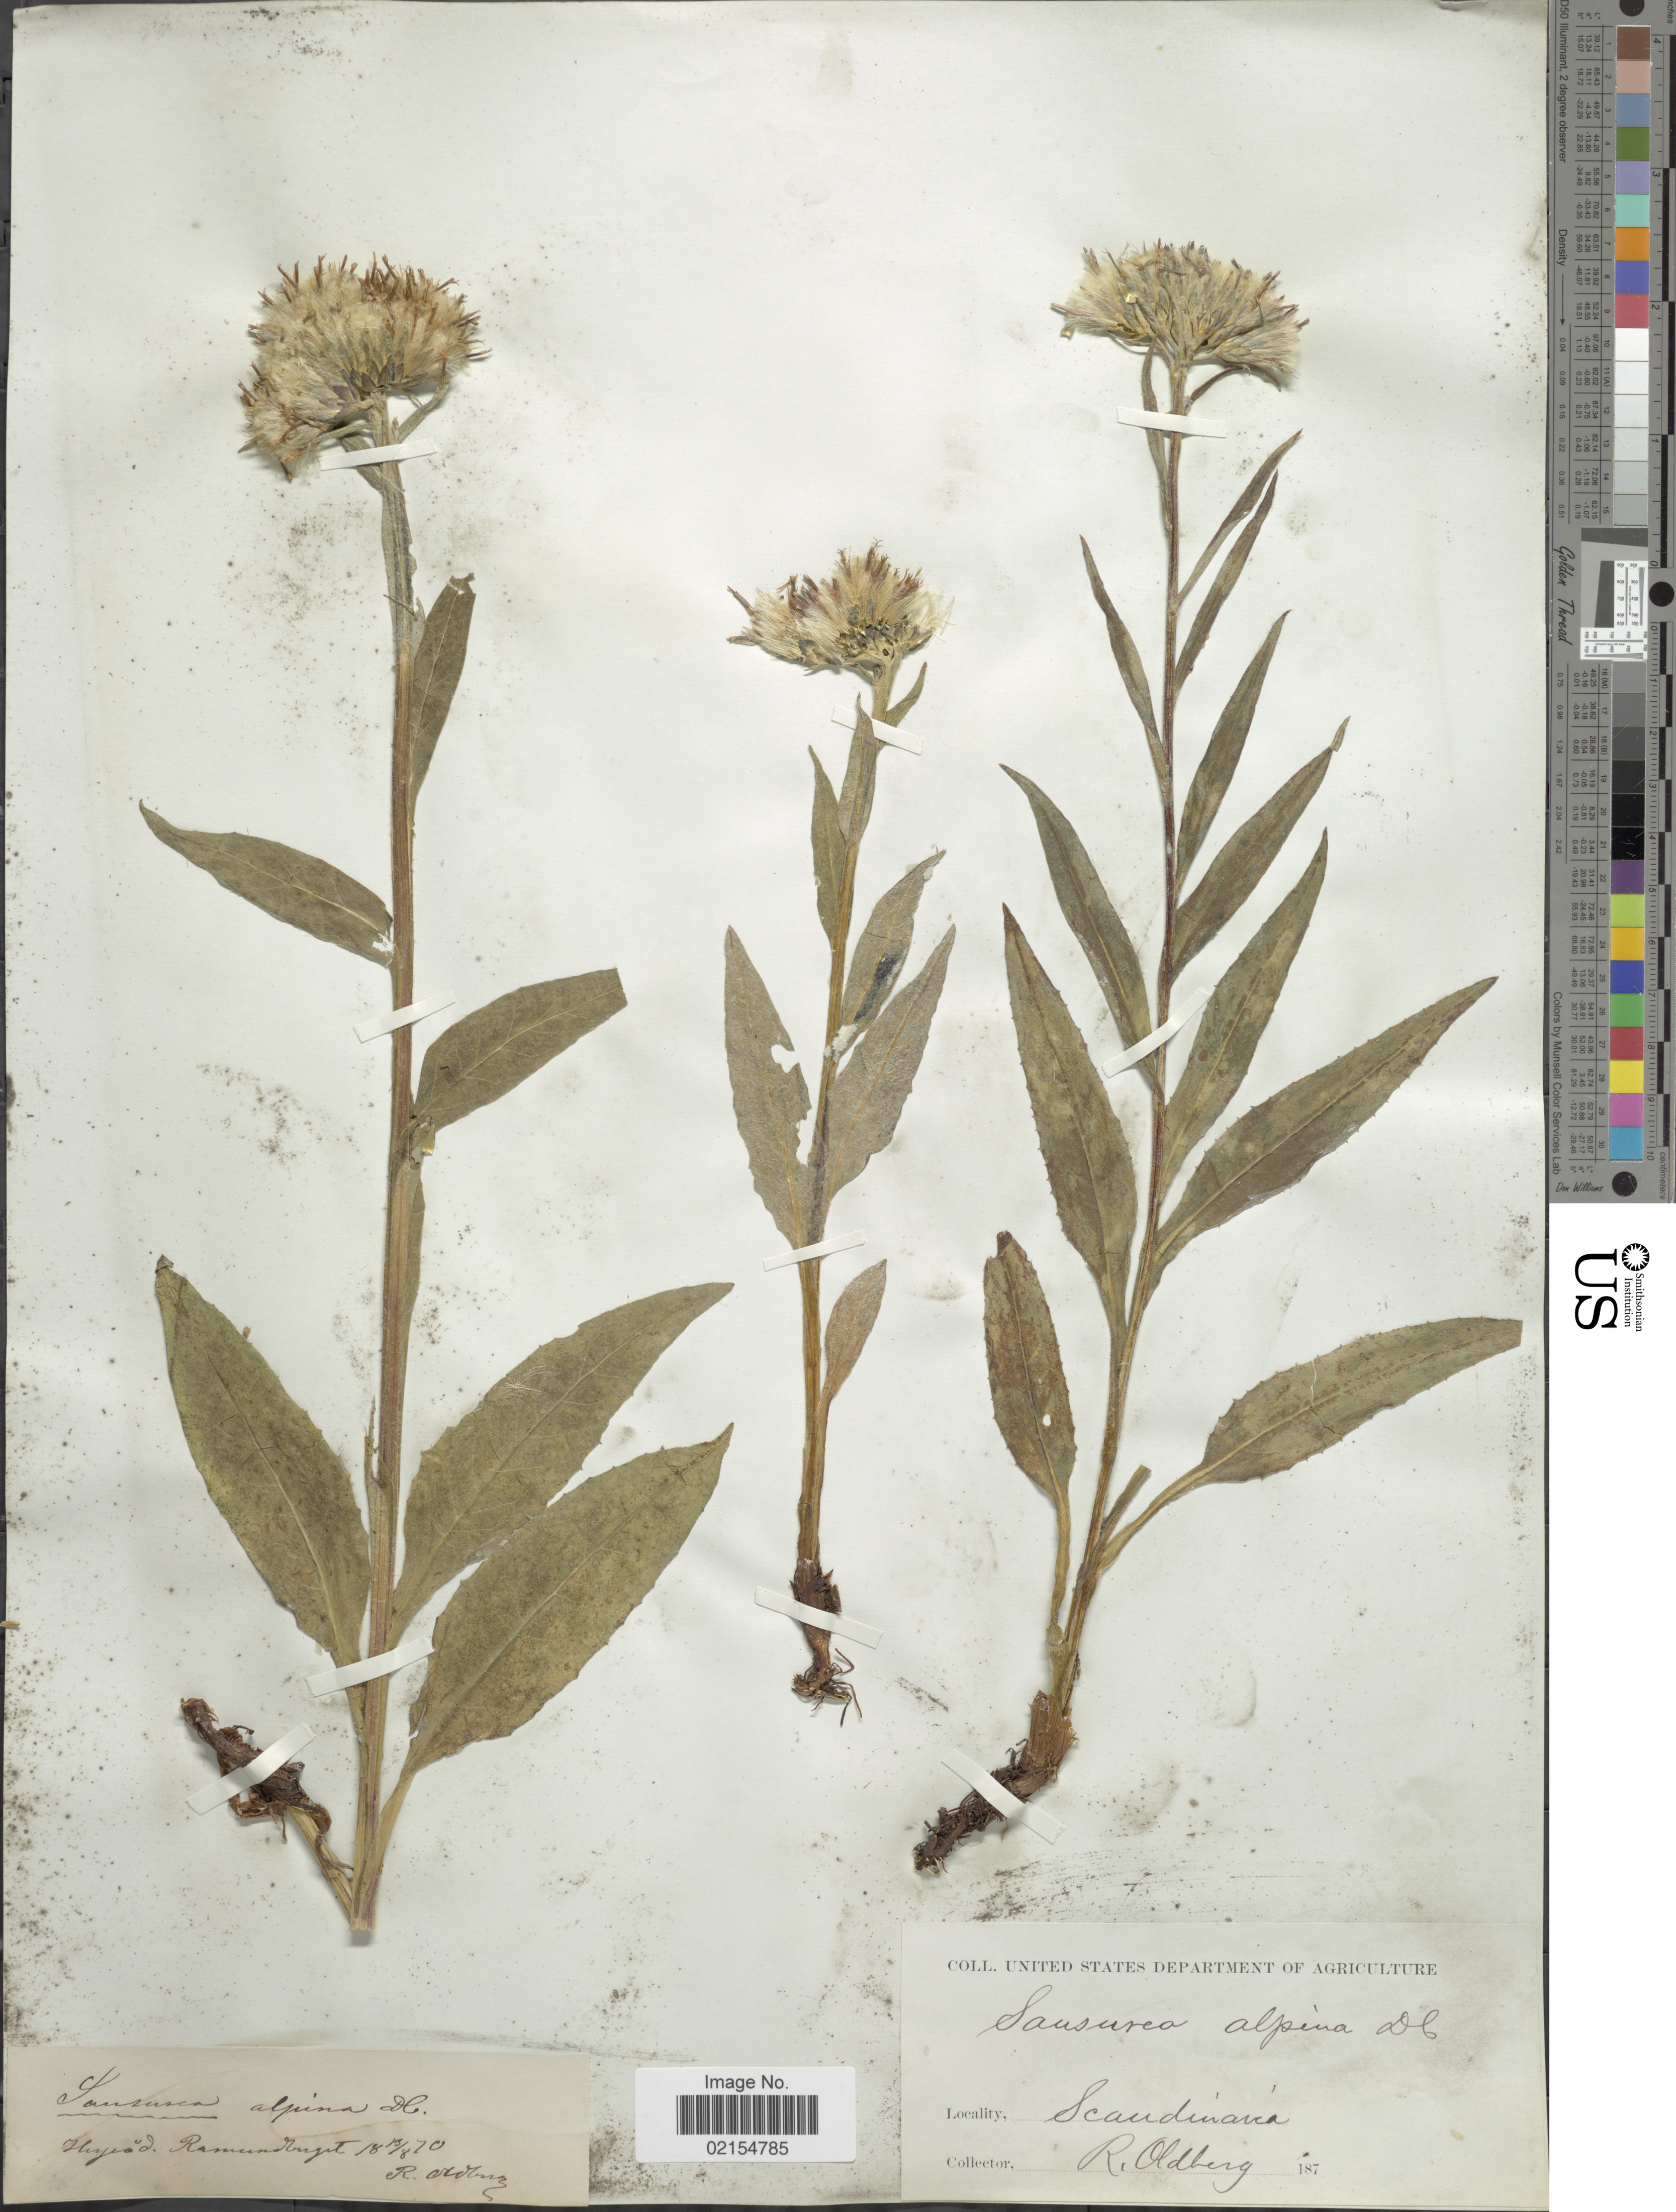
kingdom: Plantae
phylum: Tracheophyta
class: Magnoliopsida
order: Asterales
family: Asteraceae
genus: Saussurea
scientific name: Saussurea alpina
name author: (L.) DC.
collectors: R. Oldberg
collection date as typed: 187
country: Sweden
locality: Hyjad, Ramundanget